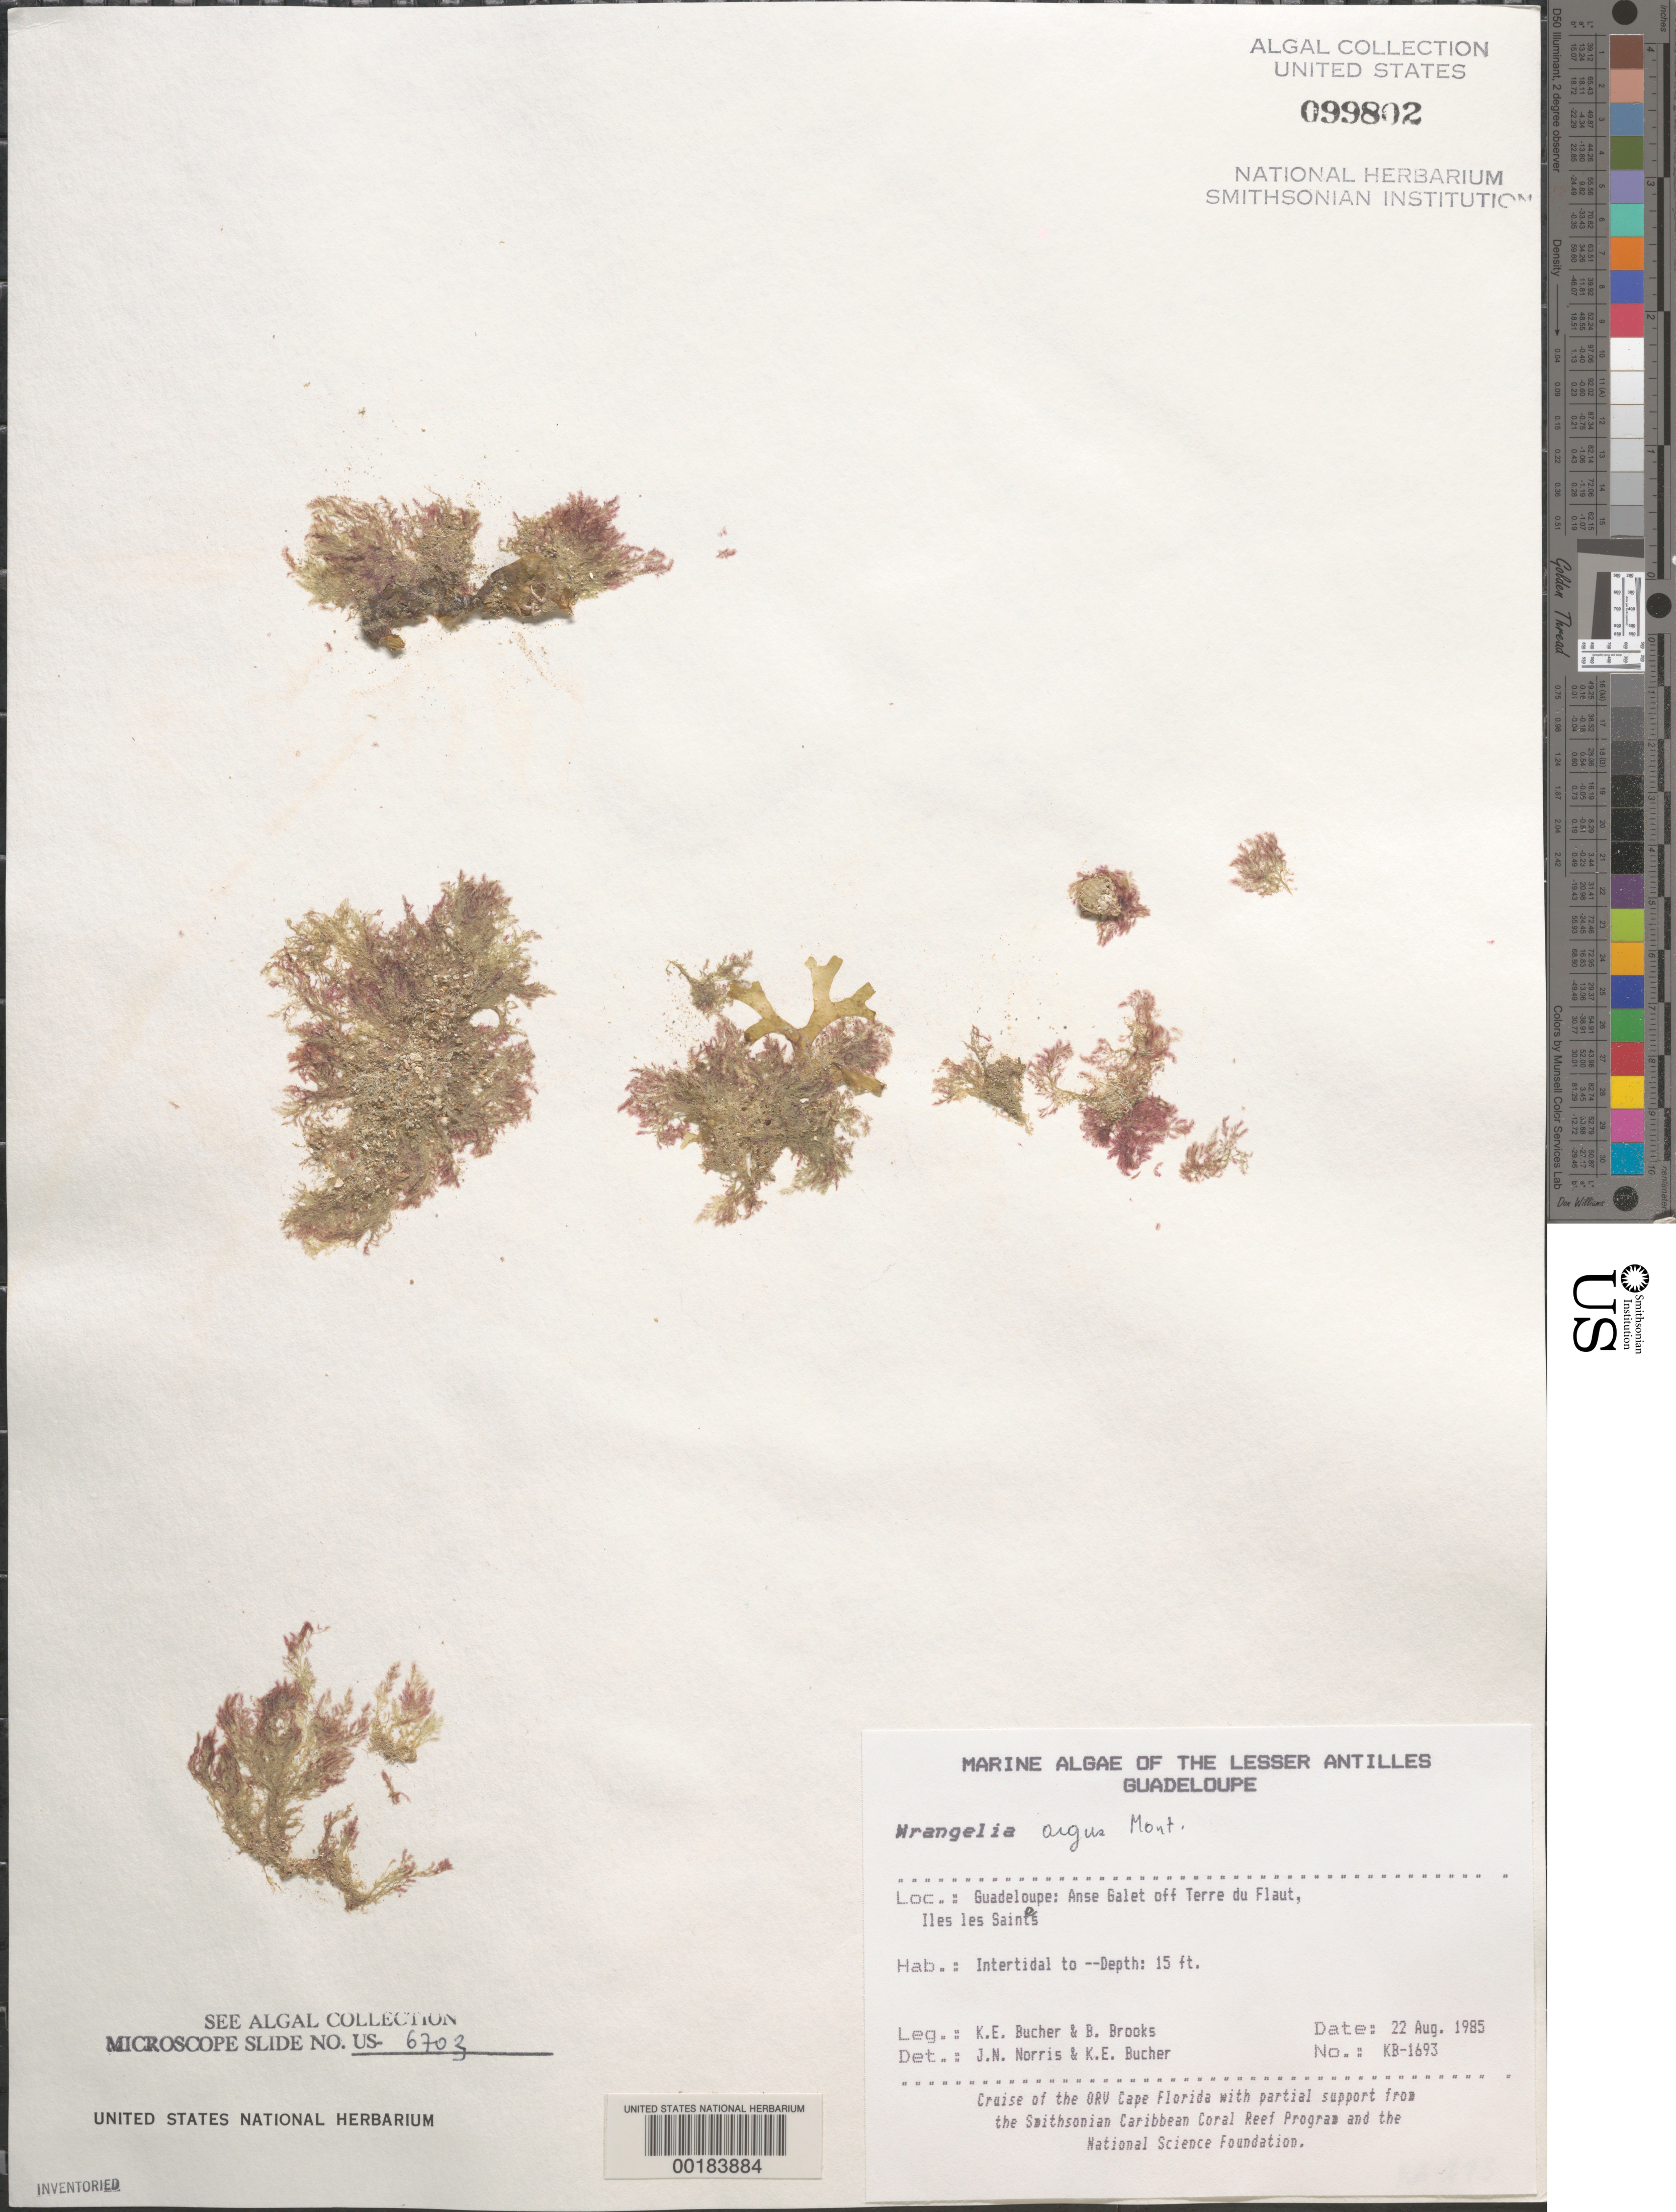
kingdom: Plantae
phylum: Rhodophyta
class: Florideophyceae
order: Ceramiales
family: Wrangeliaceae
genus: Wrangelia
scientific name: Wrangelia argus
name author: (Mont.) Mont.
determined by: Norris, J. N.; Bucher, K. E.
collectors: K. E. Bucher & B. Brooks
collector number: Kb-1693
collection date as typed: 22 Aug 1985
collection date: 1985-08-22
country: Guadeloupe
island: Iles des Saintes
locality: Anse Galet off Terre de Flaut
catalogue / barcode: US 99802